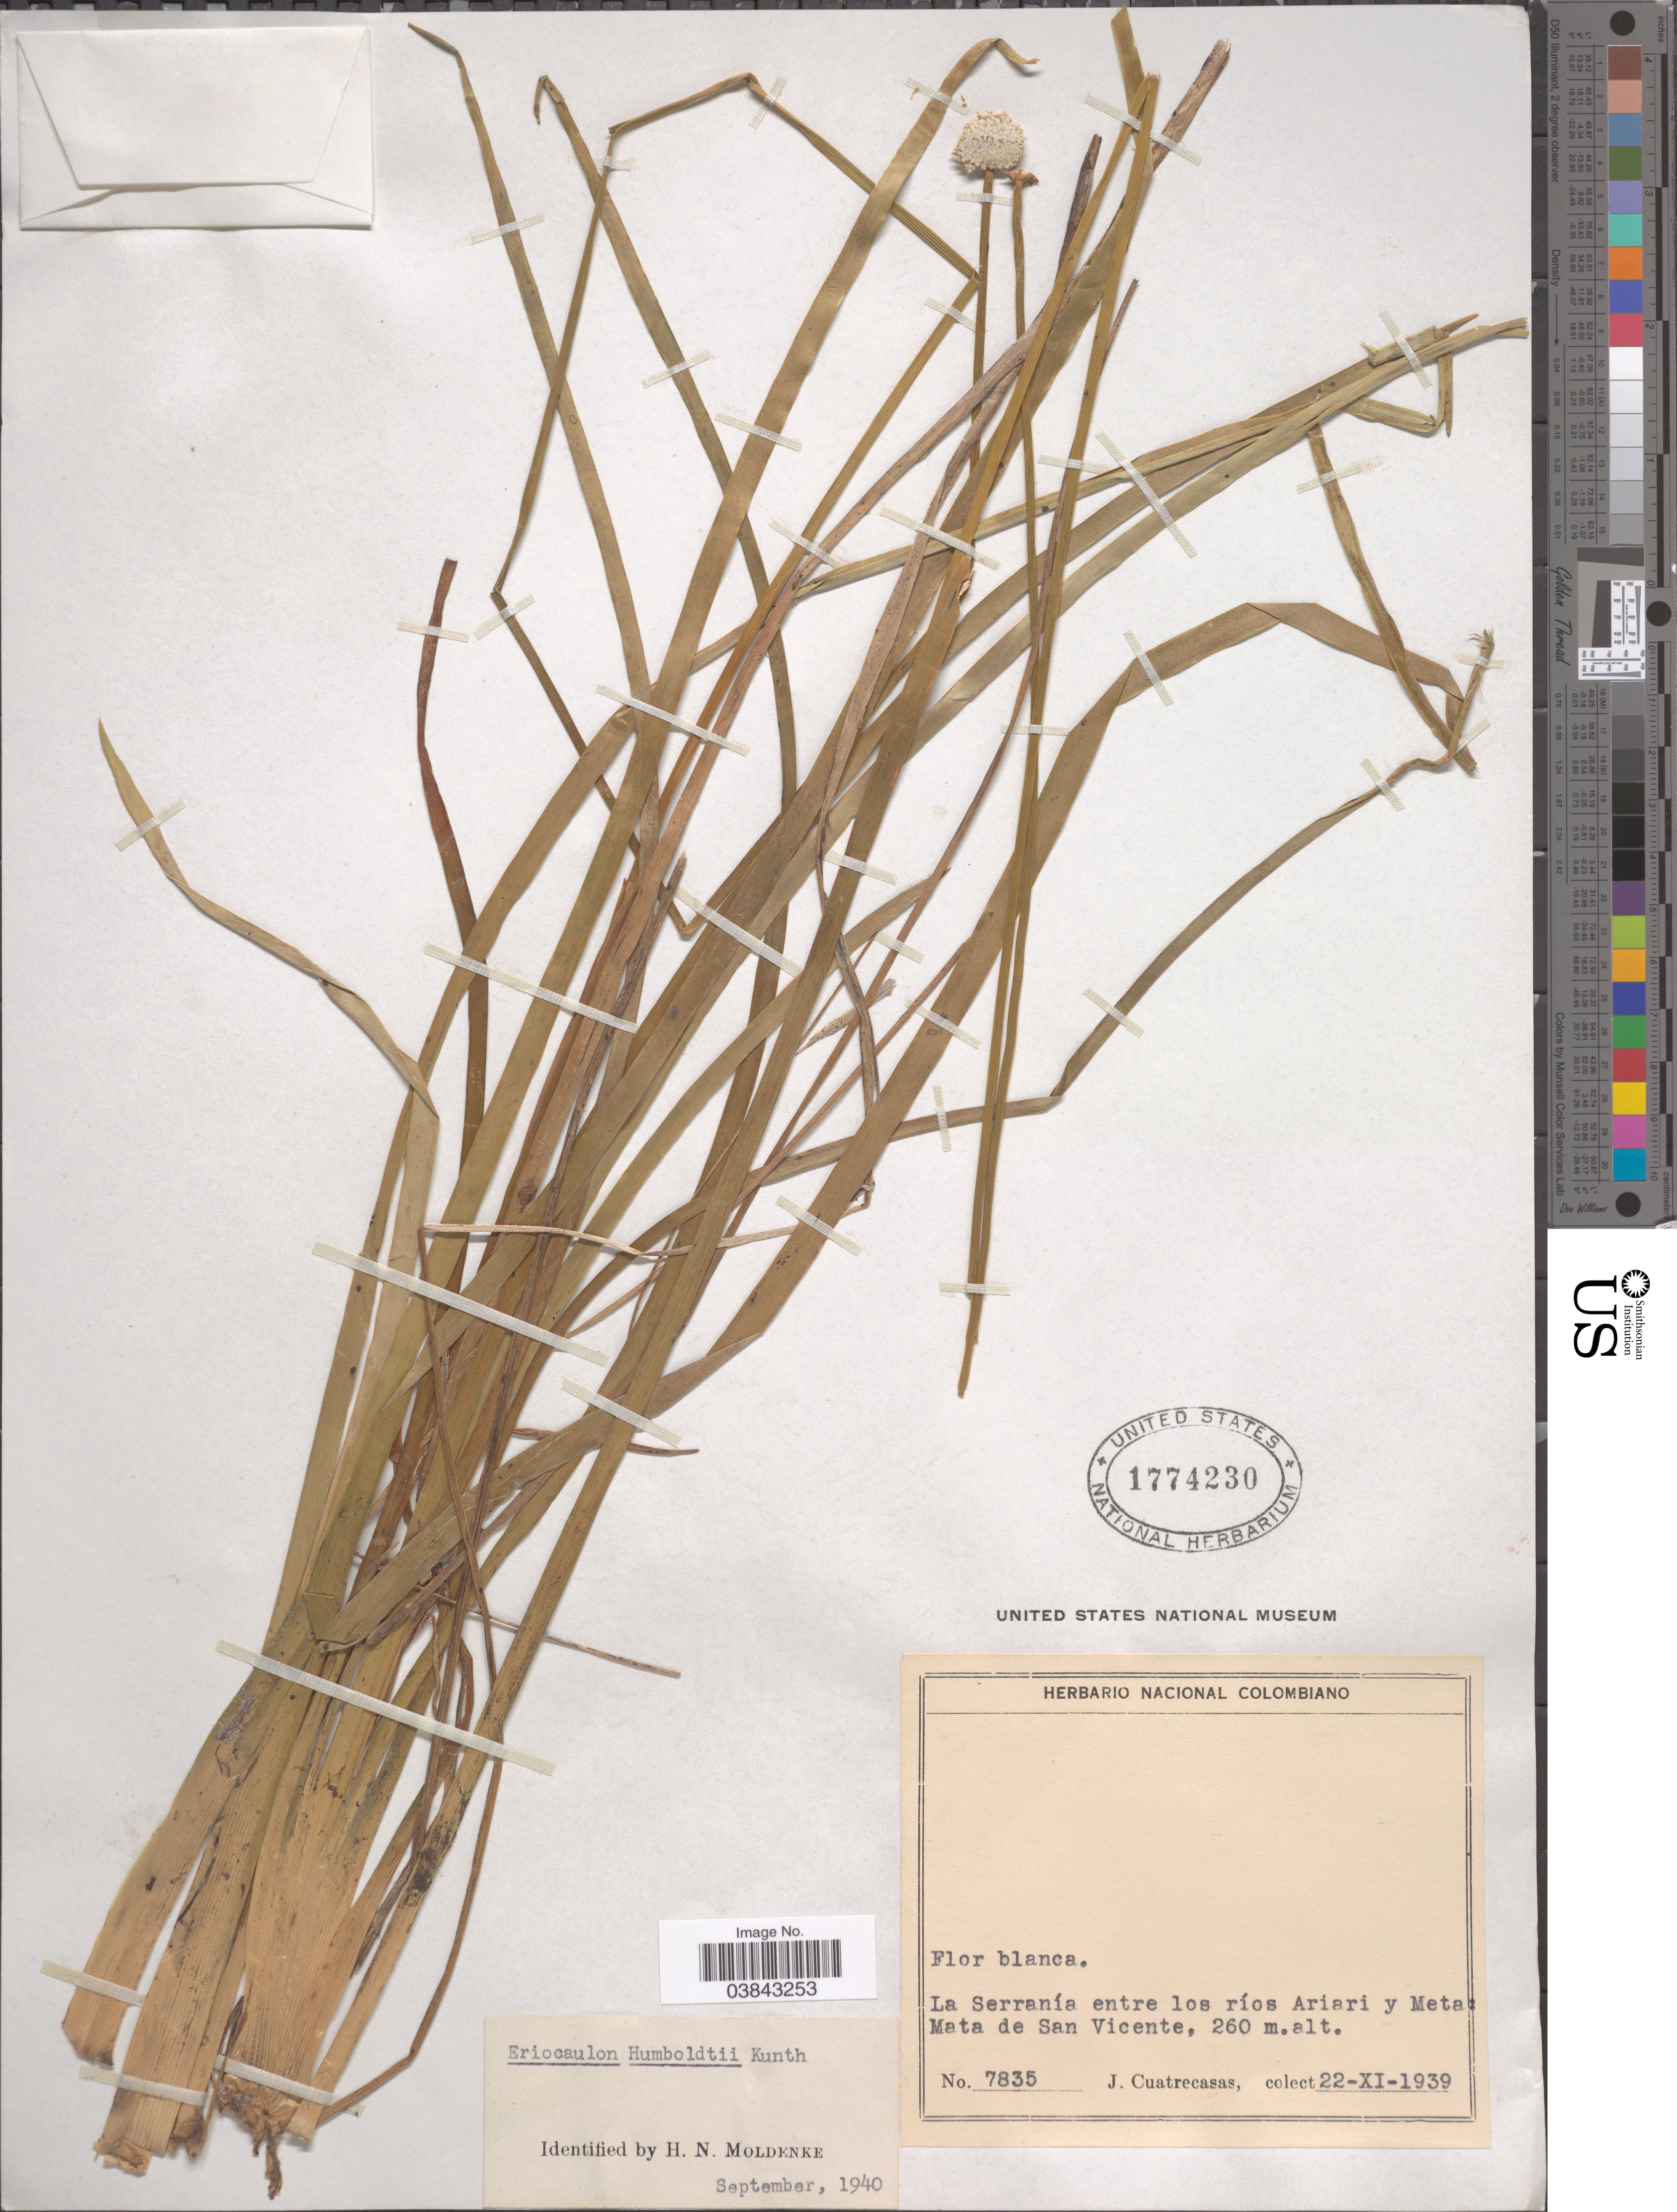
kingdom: Plantae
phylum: Tracheophyta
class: Liliopsida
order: Poales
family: Eriocaulaceae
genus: Eriocaulon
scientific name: Eriocaulon humboldtii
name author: Kunth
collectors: J. Cuatrecasas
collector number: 7835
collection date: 1939-11-22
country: Colombia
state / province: Meta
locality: La Serranía entre los ríos Ariari y Meta: Mata de San Vicente.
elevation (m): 260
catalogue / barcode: US 1774230